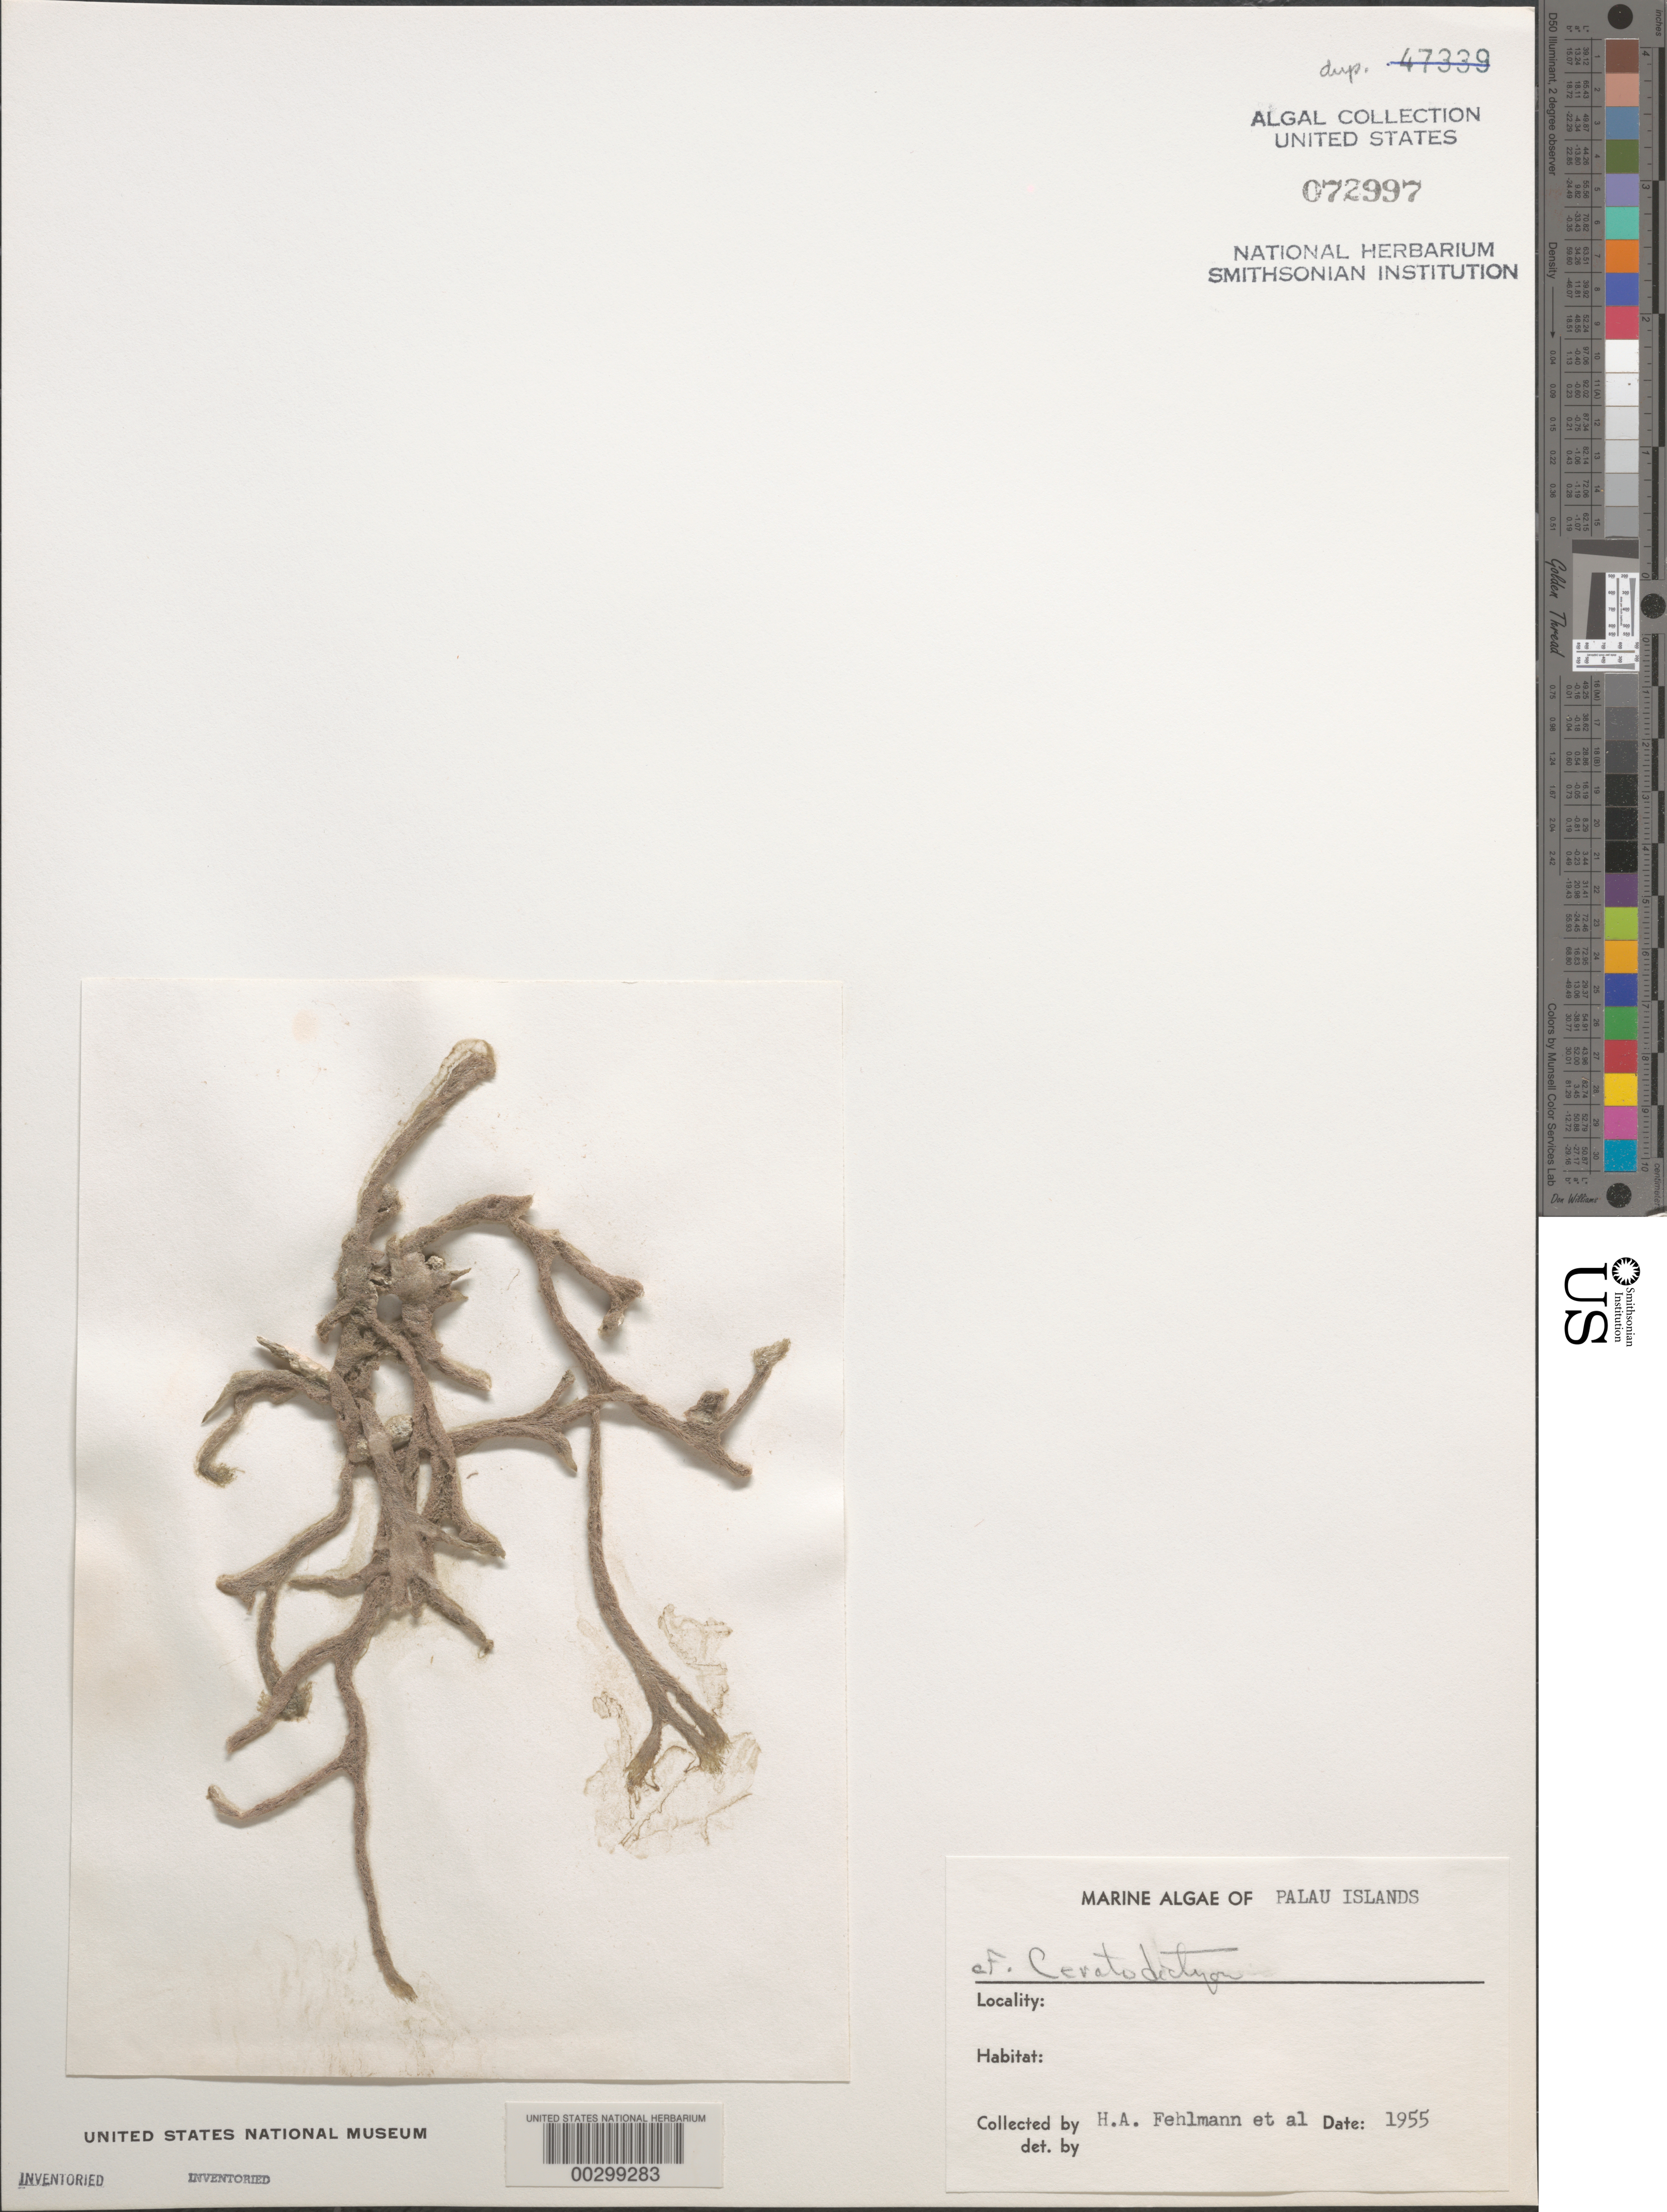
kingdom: Plantae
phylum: Rhodophyta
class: Florideophyceae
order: Rhodymeniales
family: Lomentariaceae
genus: Ceratodictyon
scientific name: Ceratodictyon sp.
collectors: H. Fehlmann et al.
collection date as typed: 1955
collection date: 1955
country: Palau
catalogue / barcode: US 72997